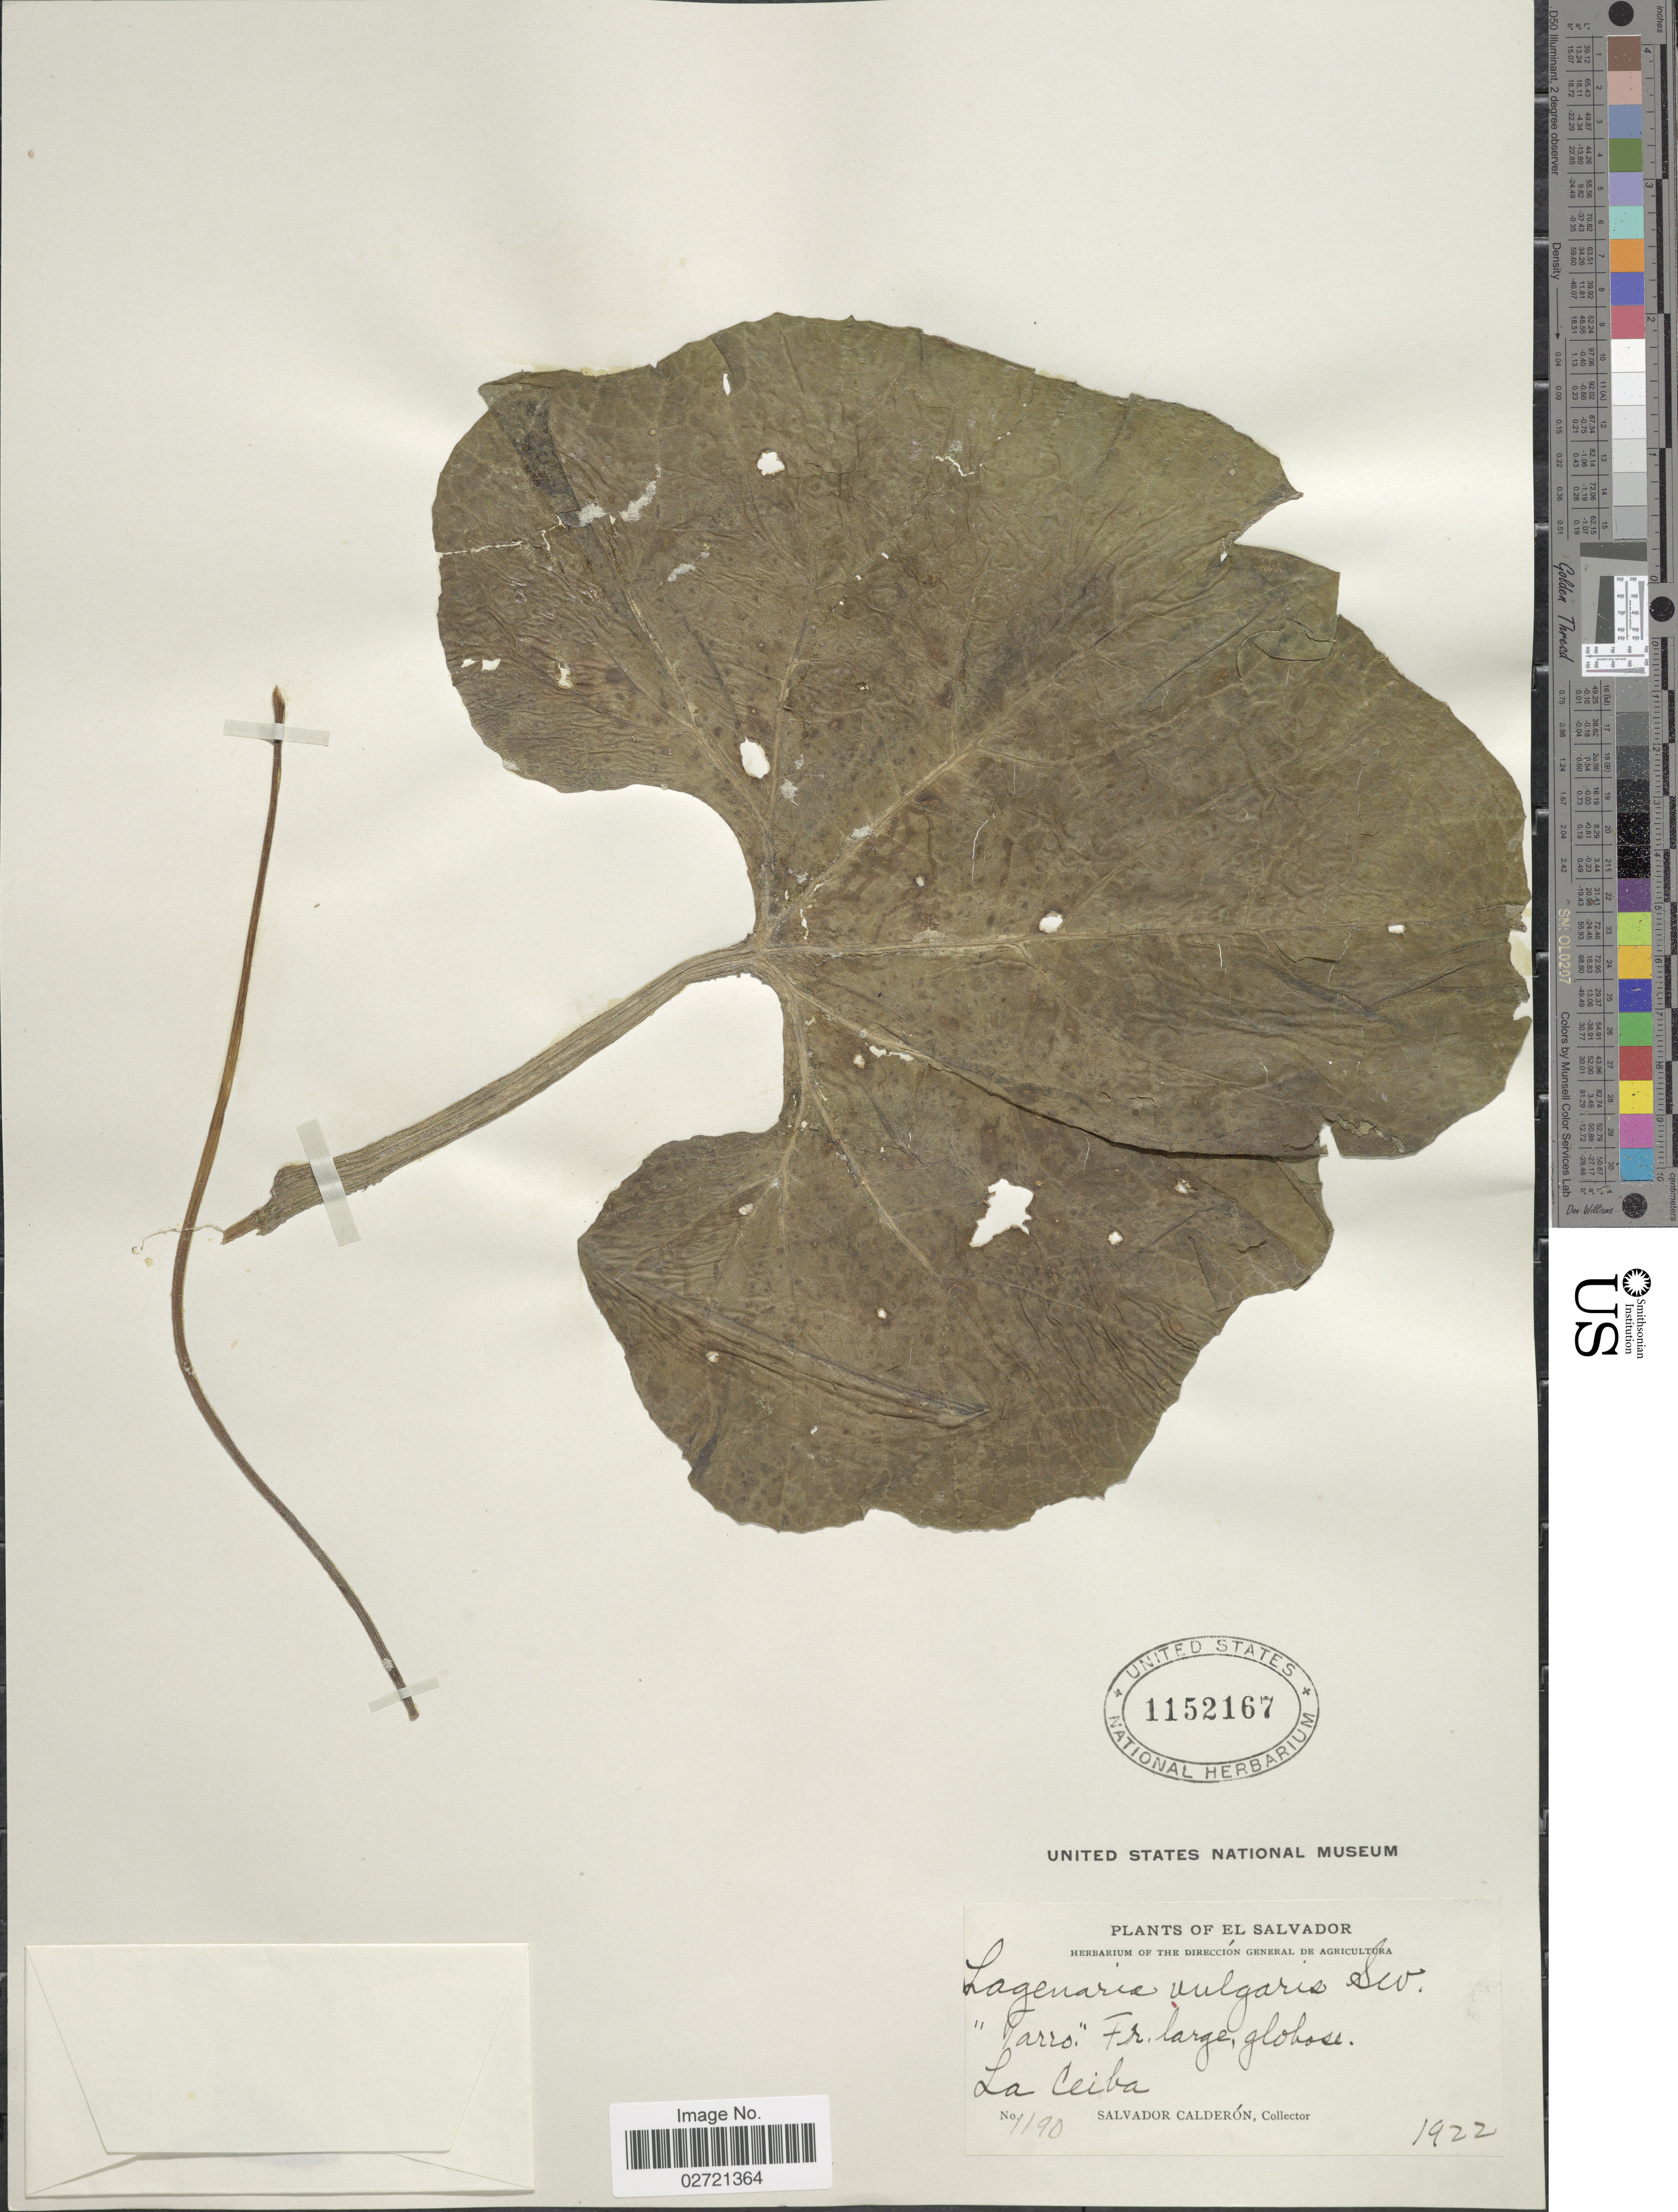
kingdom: Plantae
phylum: Tracheophyta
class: Magnoliopsida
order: Cucurbitales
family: Cucurbitaceae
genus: Lagenaria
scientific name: Lagenaria siceraria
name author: (Molina) Standl.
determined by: Nee, Michael H.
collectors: S. Calderón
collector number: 1190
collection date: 1922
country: El Salvador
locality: La Ceiba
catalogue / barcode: US 1152167